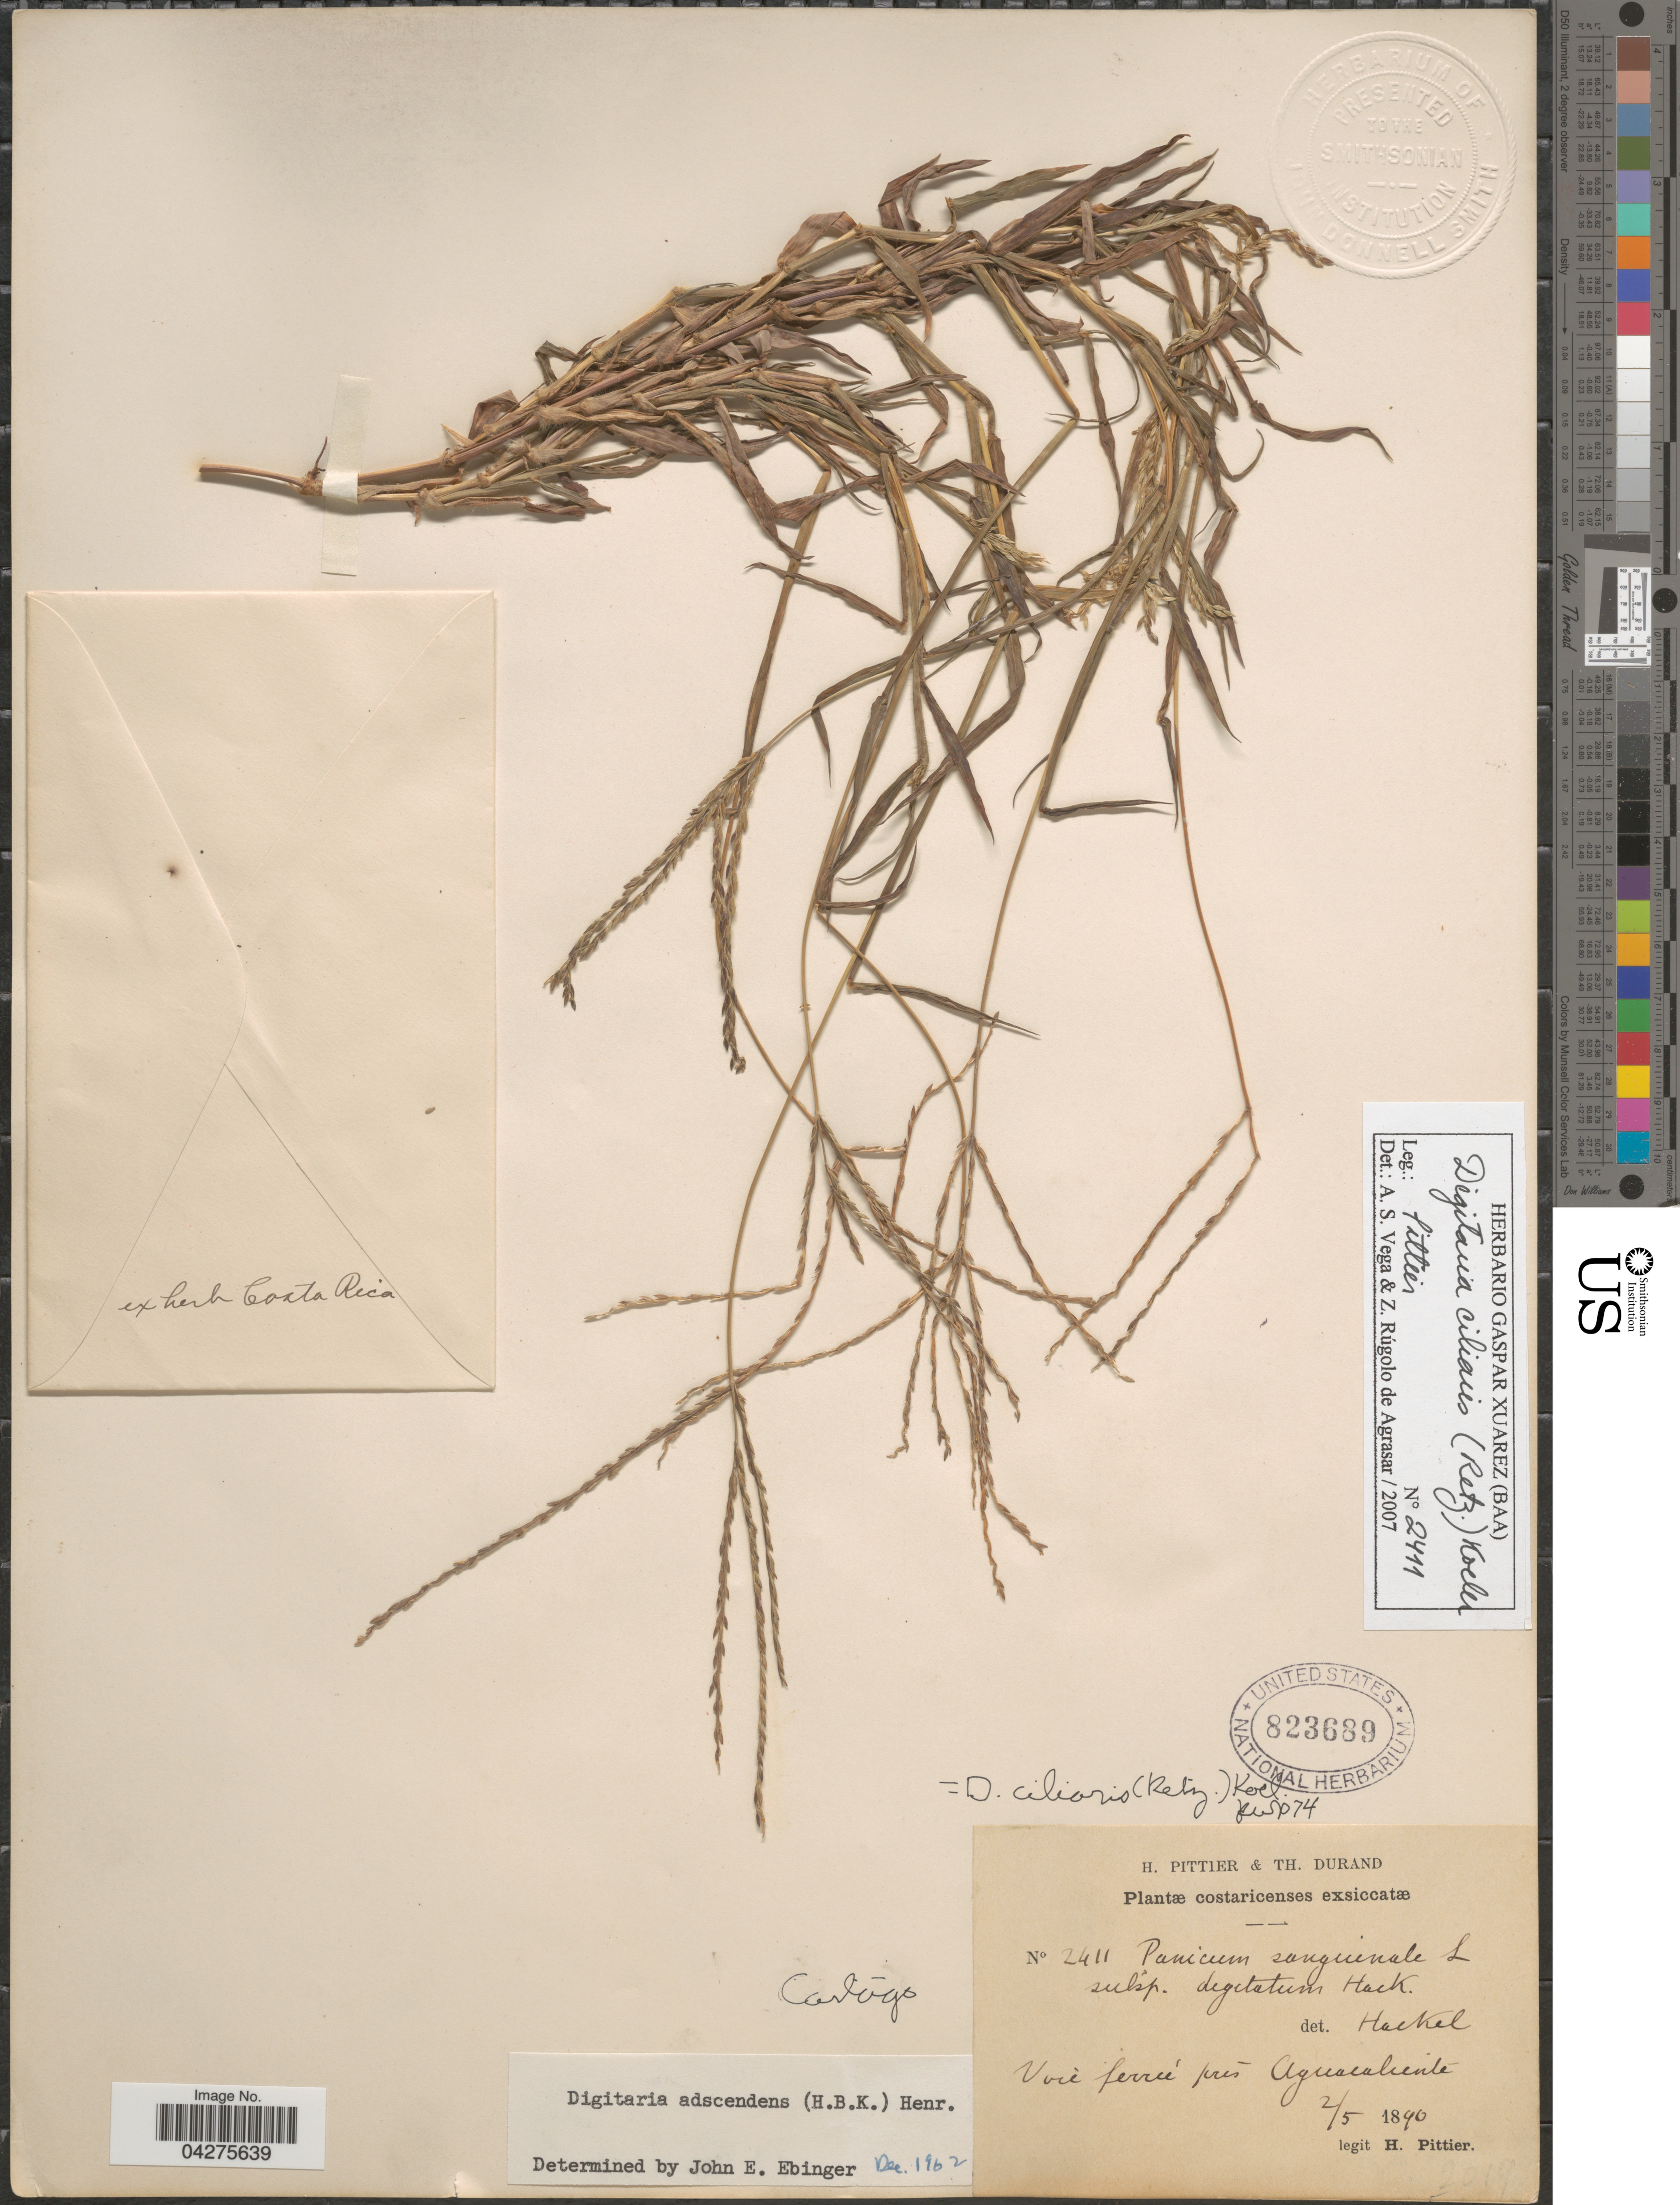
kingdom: Plantae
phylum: Tracheophyta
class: Liliopsida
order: Poales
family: Poaceae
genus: Digitaria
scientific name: Digitaria ciliaris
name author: (Retz.) Koeler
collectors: H. F. Pittier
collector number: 2411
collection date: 1890-05-02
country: Costa Rica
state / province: Cartago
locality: Voie ferreé près Aguacaliente.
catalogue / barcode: US 823689